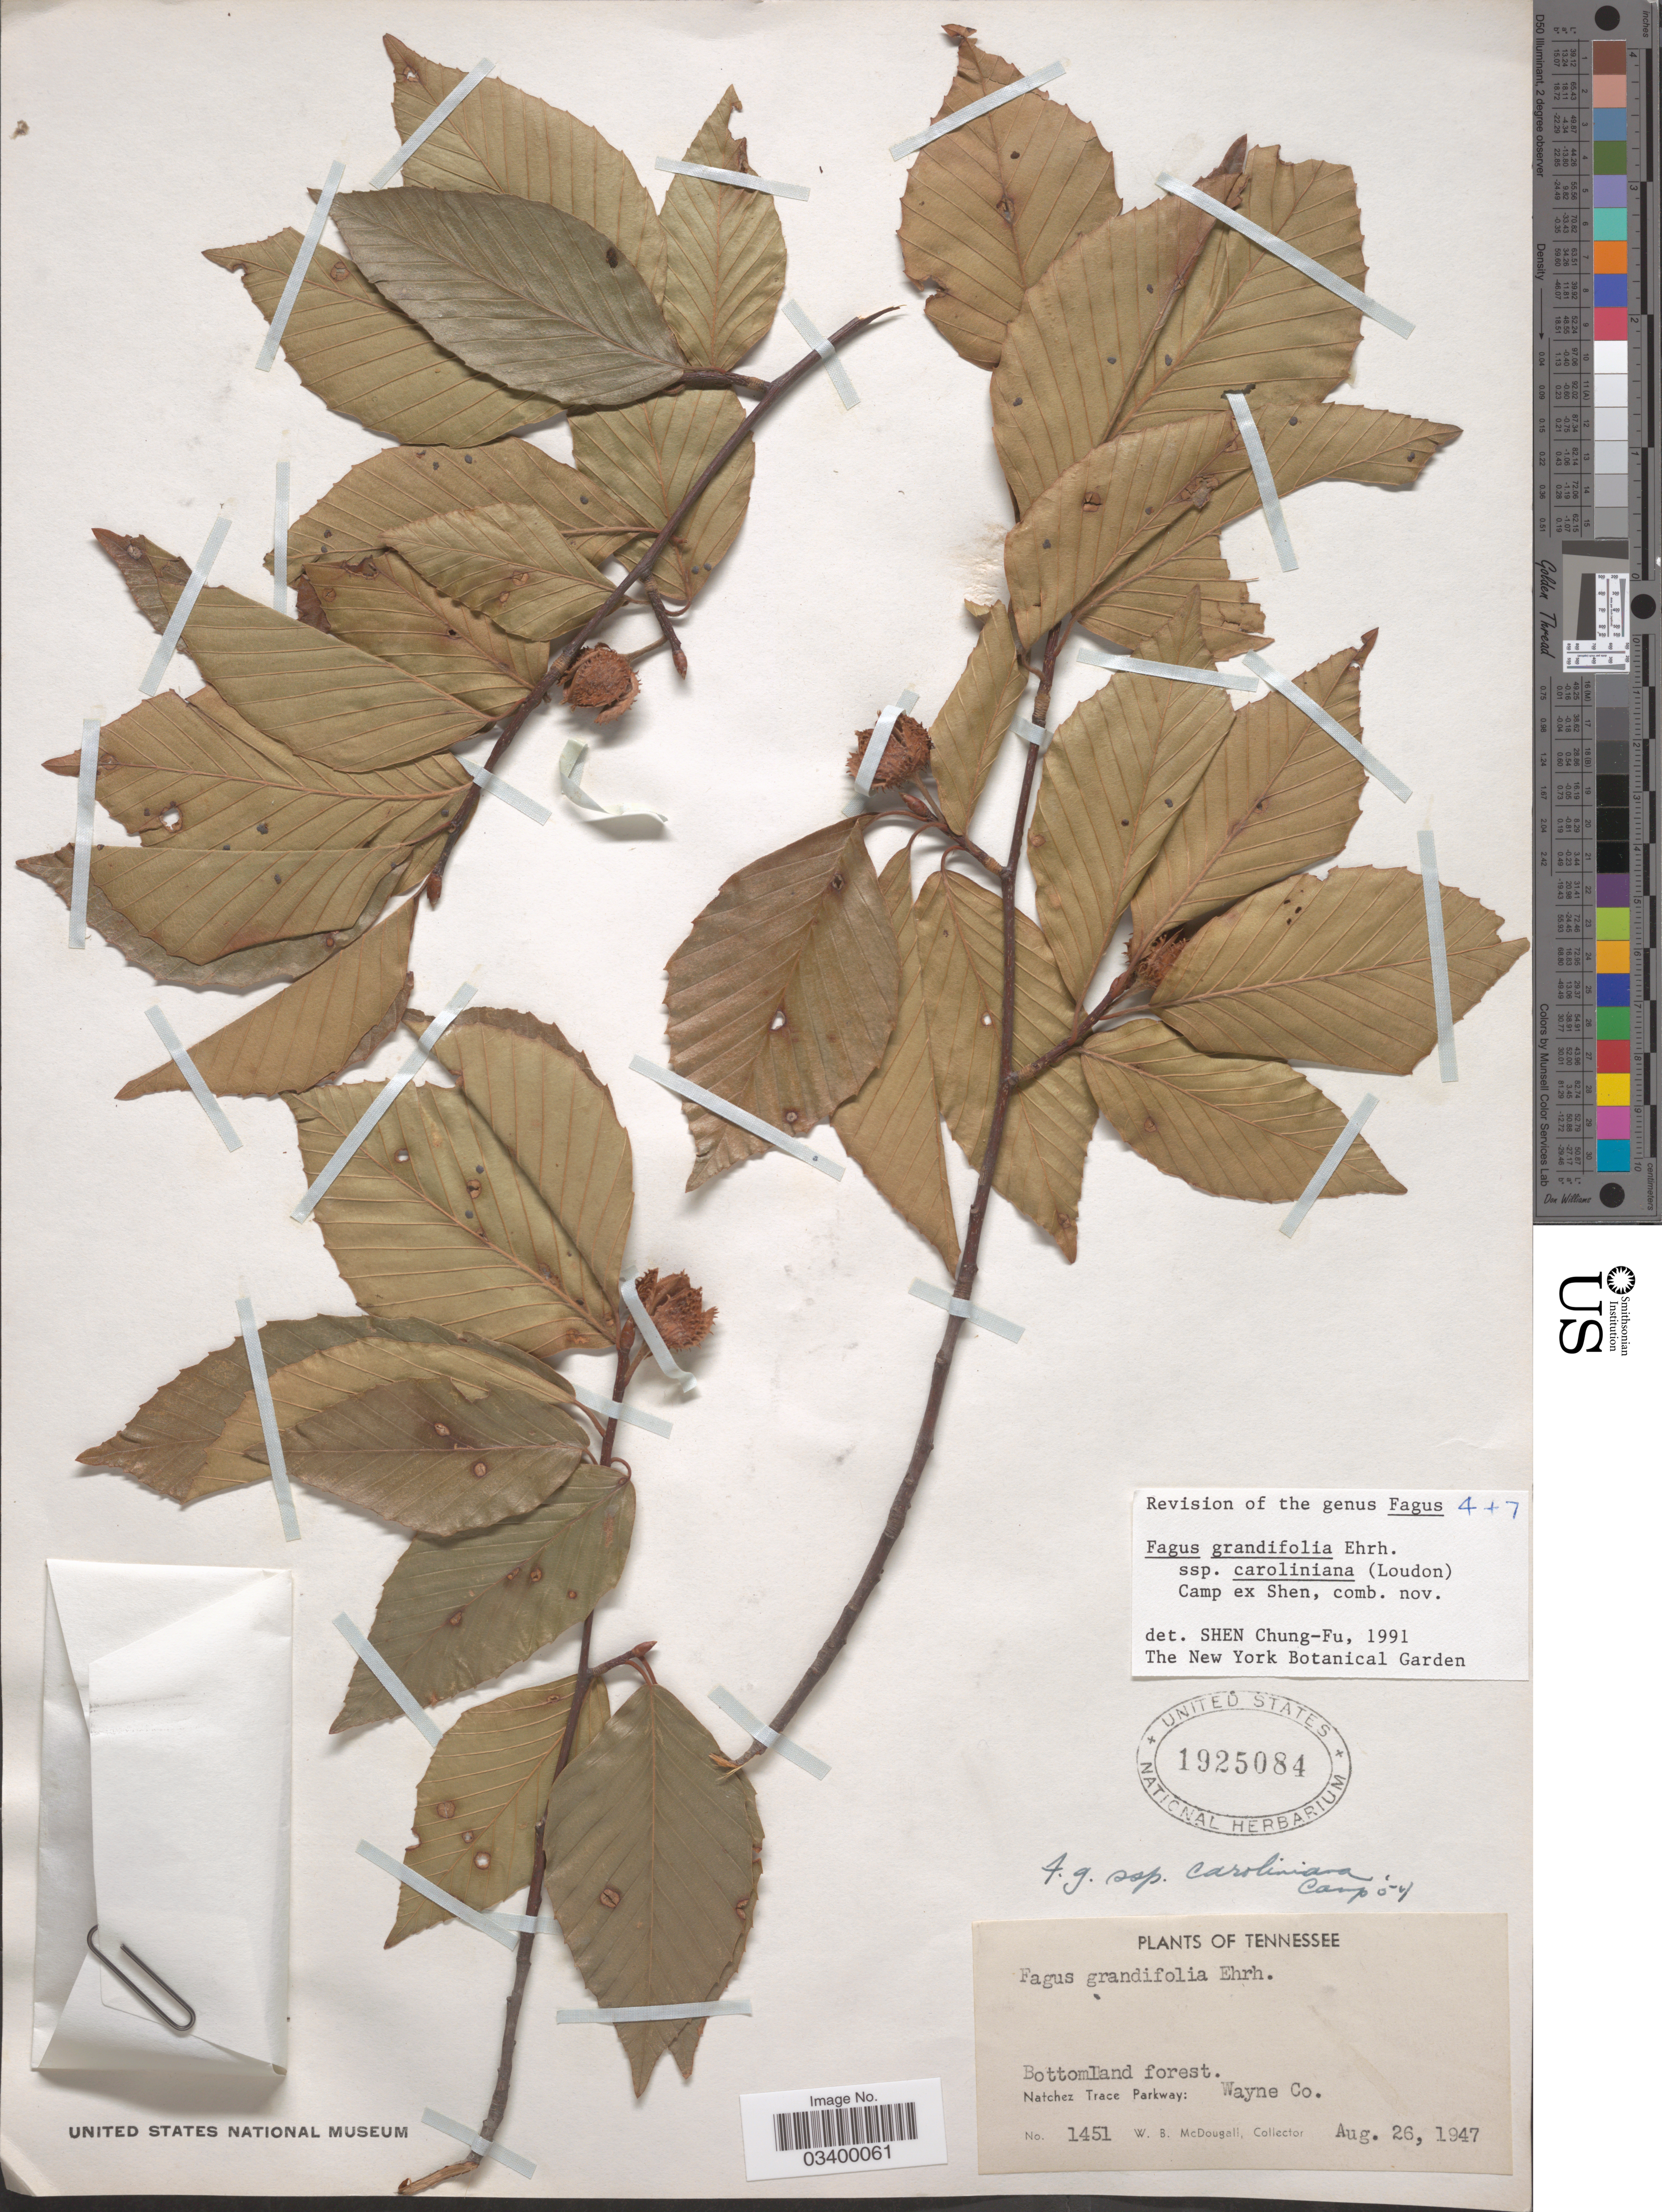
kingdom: Plantae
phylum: Tracheophyta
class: Magnoliopsida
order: Fagales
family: Fagaceae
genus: Fagus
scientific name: Fagus grandifolia subsp. caroliniana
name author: (Loudon) Fernald & Rehder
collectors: W. B. McDougall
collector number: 1451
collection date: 1947-08-26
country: United States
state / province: Tennessee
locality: Bottomland forest. Natchez Trace Parkway: Wayne Co.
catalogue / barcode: US 1925084